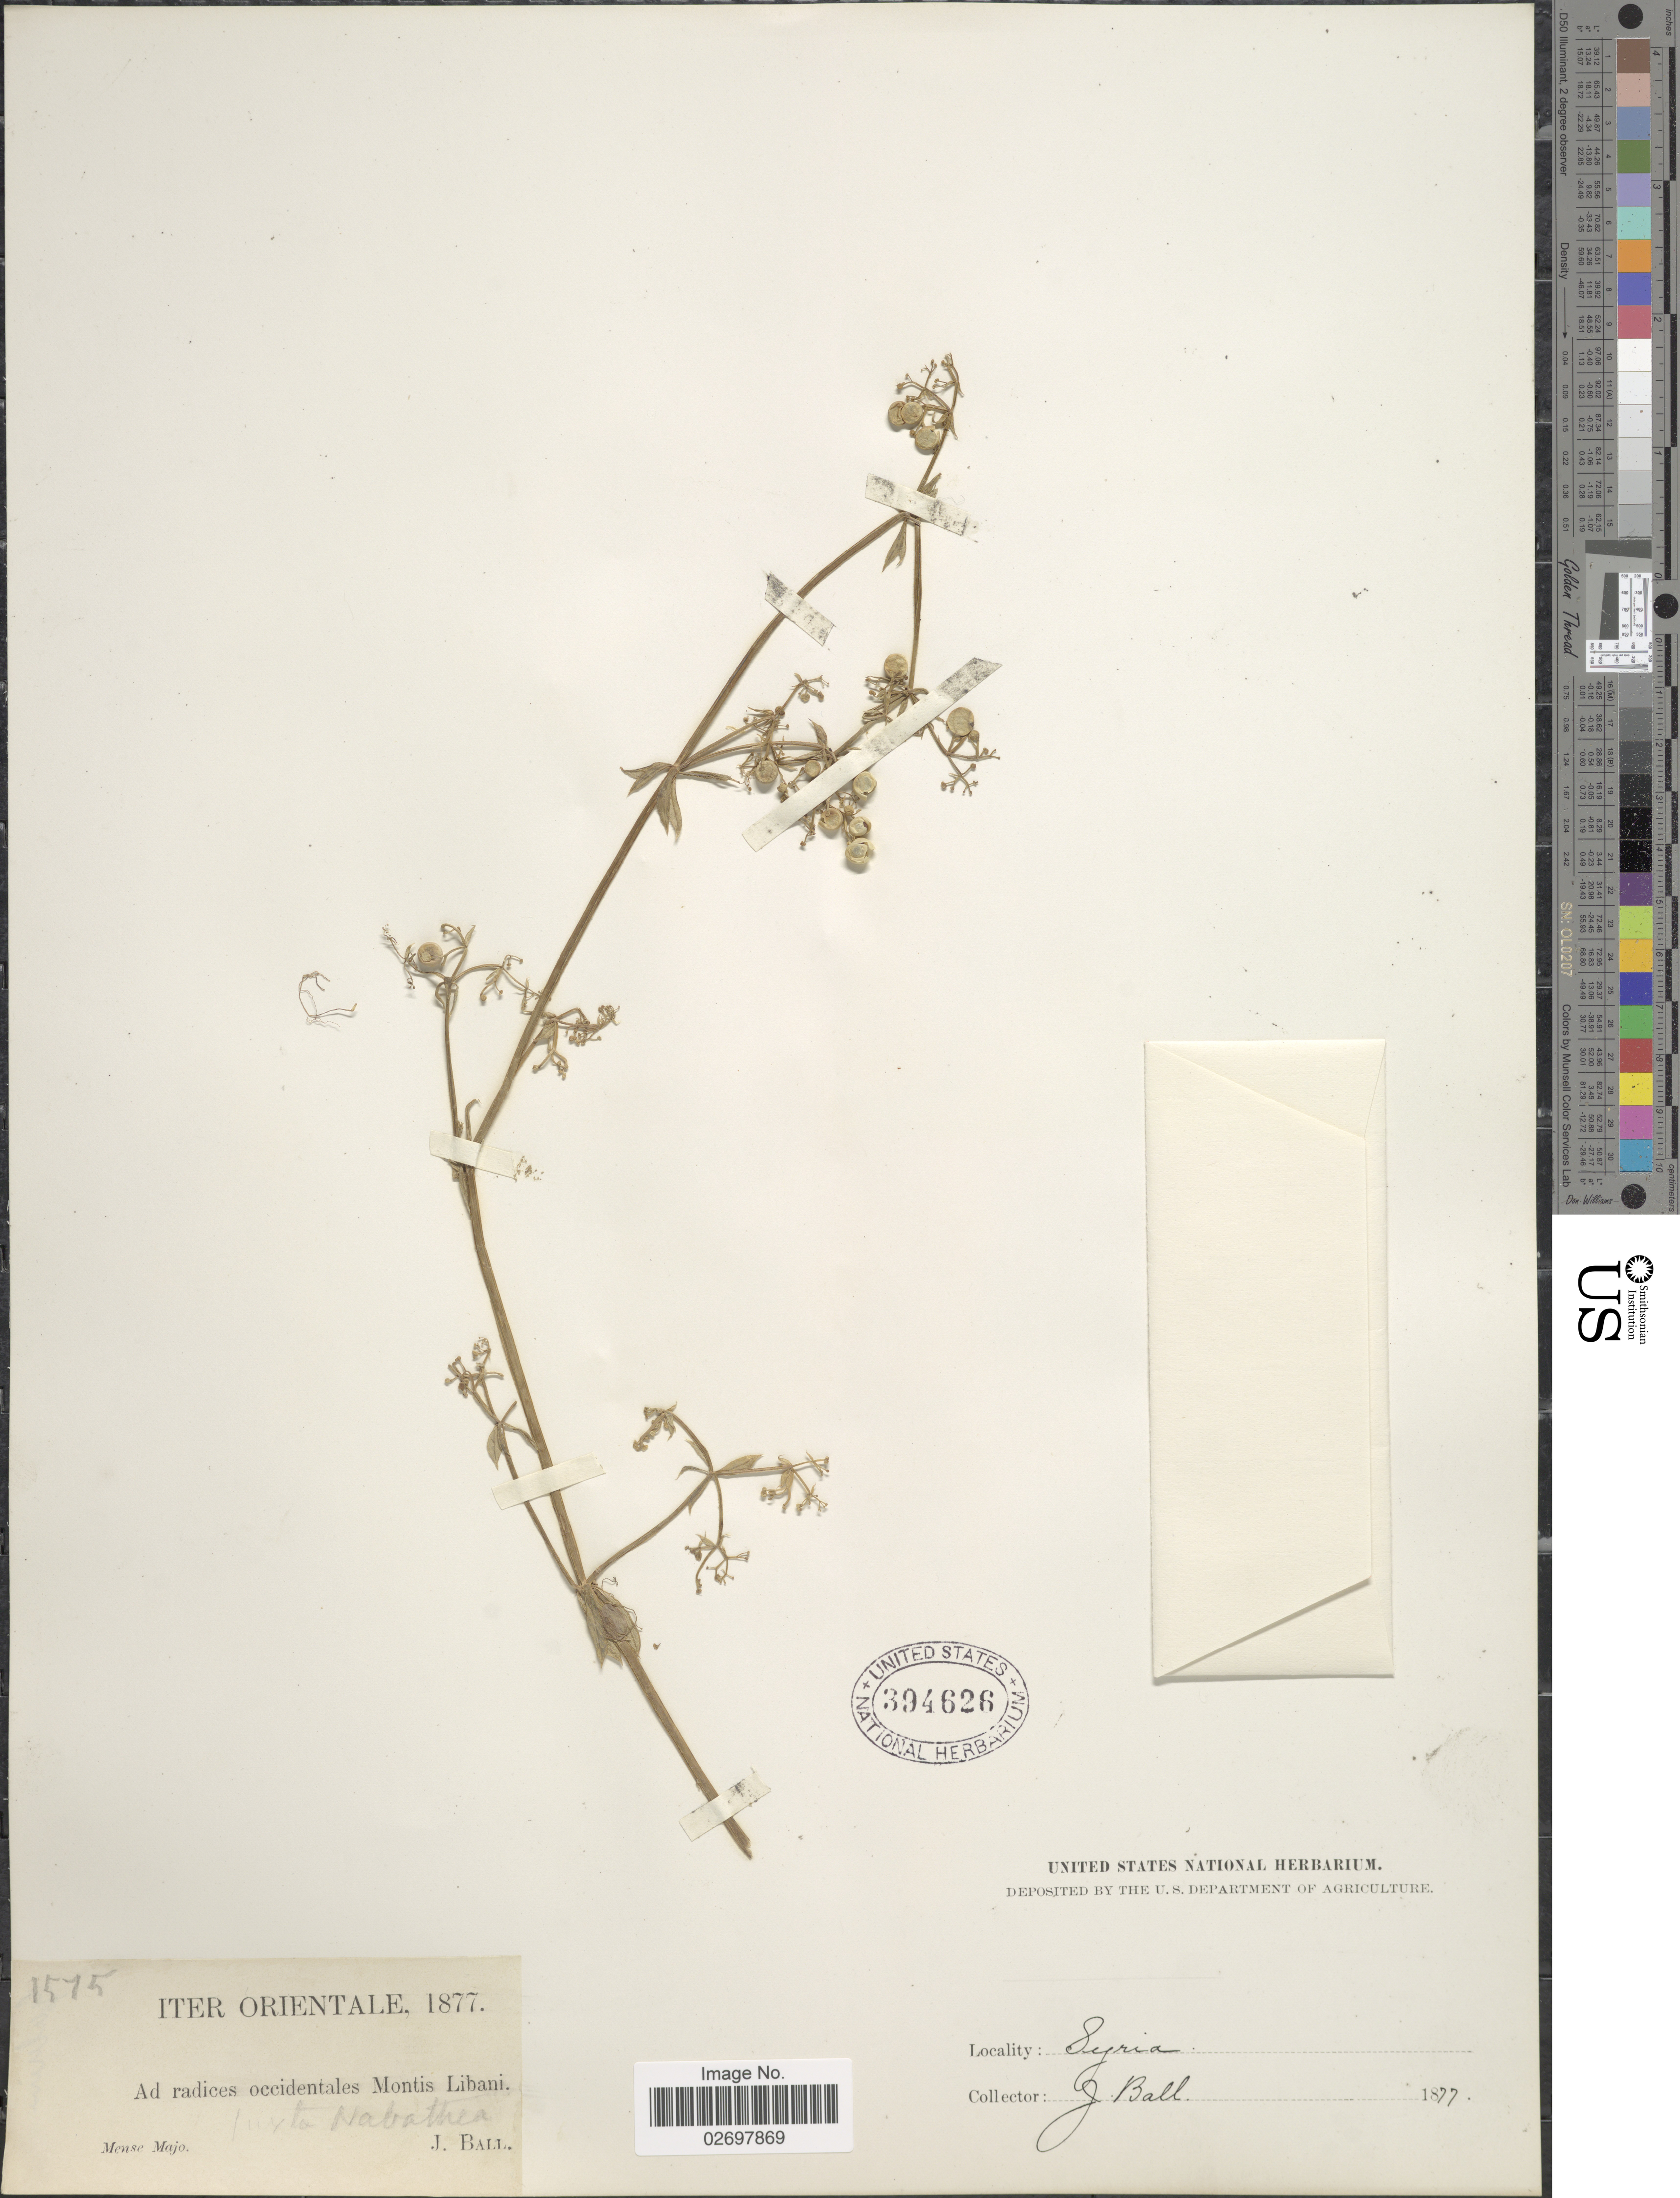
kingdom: Plantae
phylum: Tracheophyta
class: Magnoliopsida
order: Gentianales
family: Rubiaceae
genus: Galium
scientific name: Galium sp.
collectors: J. Ball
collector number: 1575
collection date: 1877-05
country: Syria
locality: Ad radices occidentales Montis Libani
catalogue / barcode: US 394626